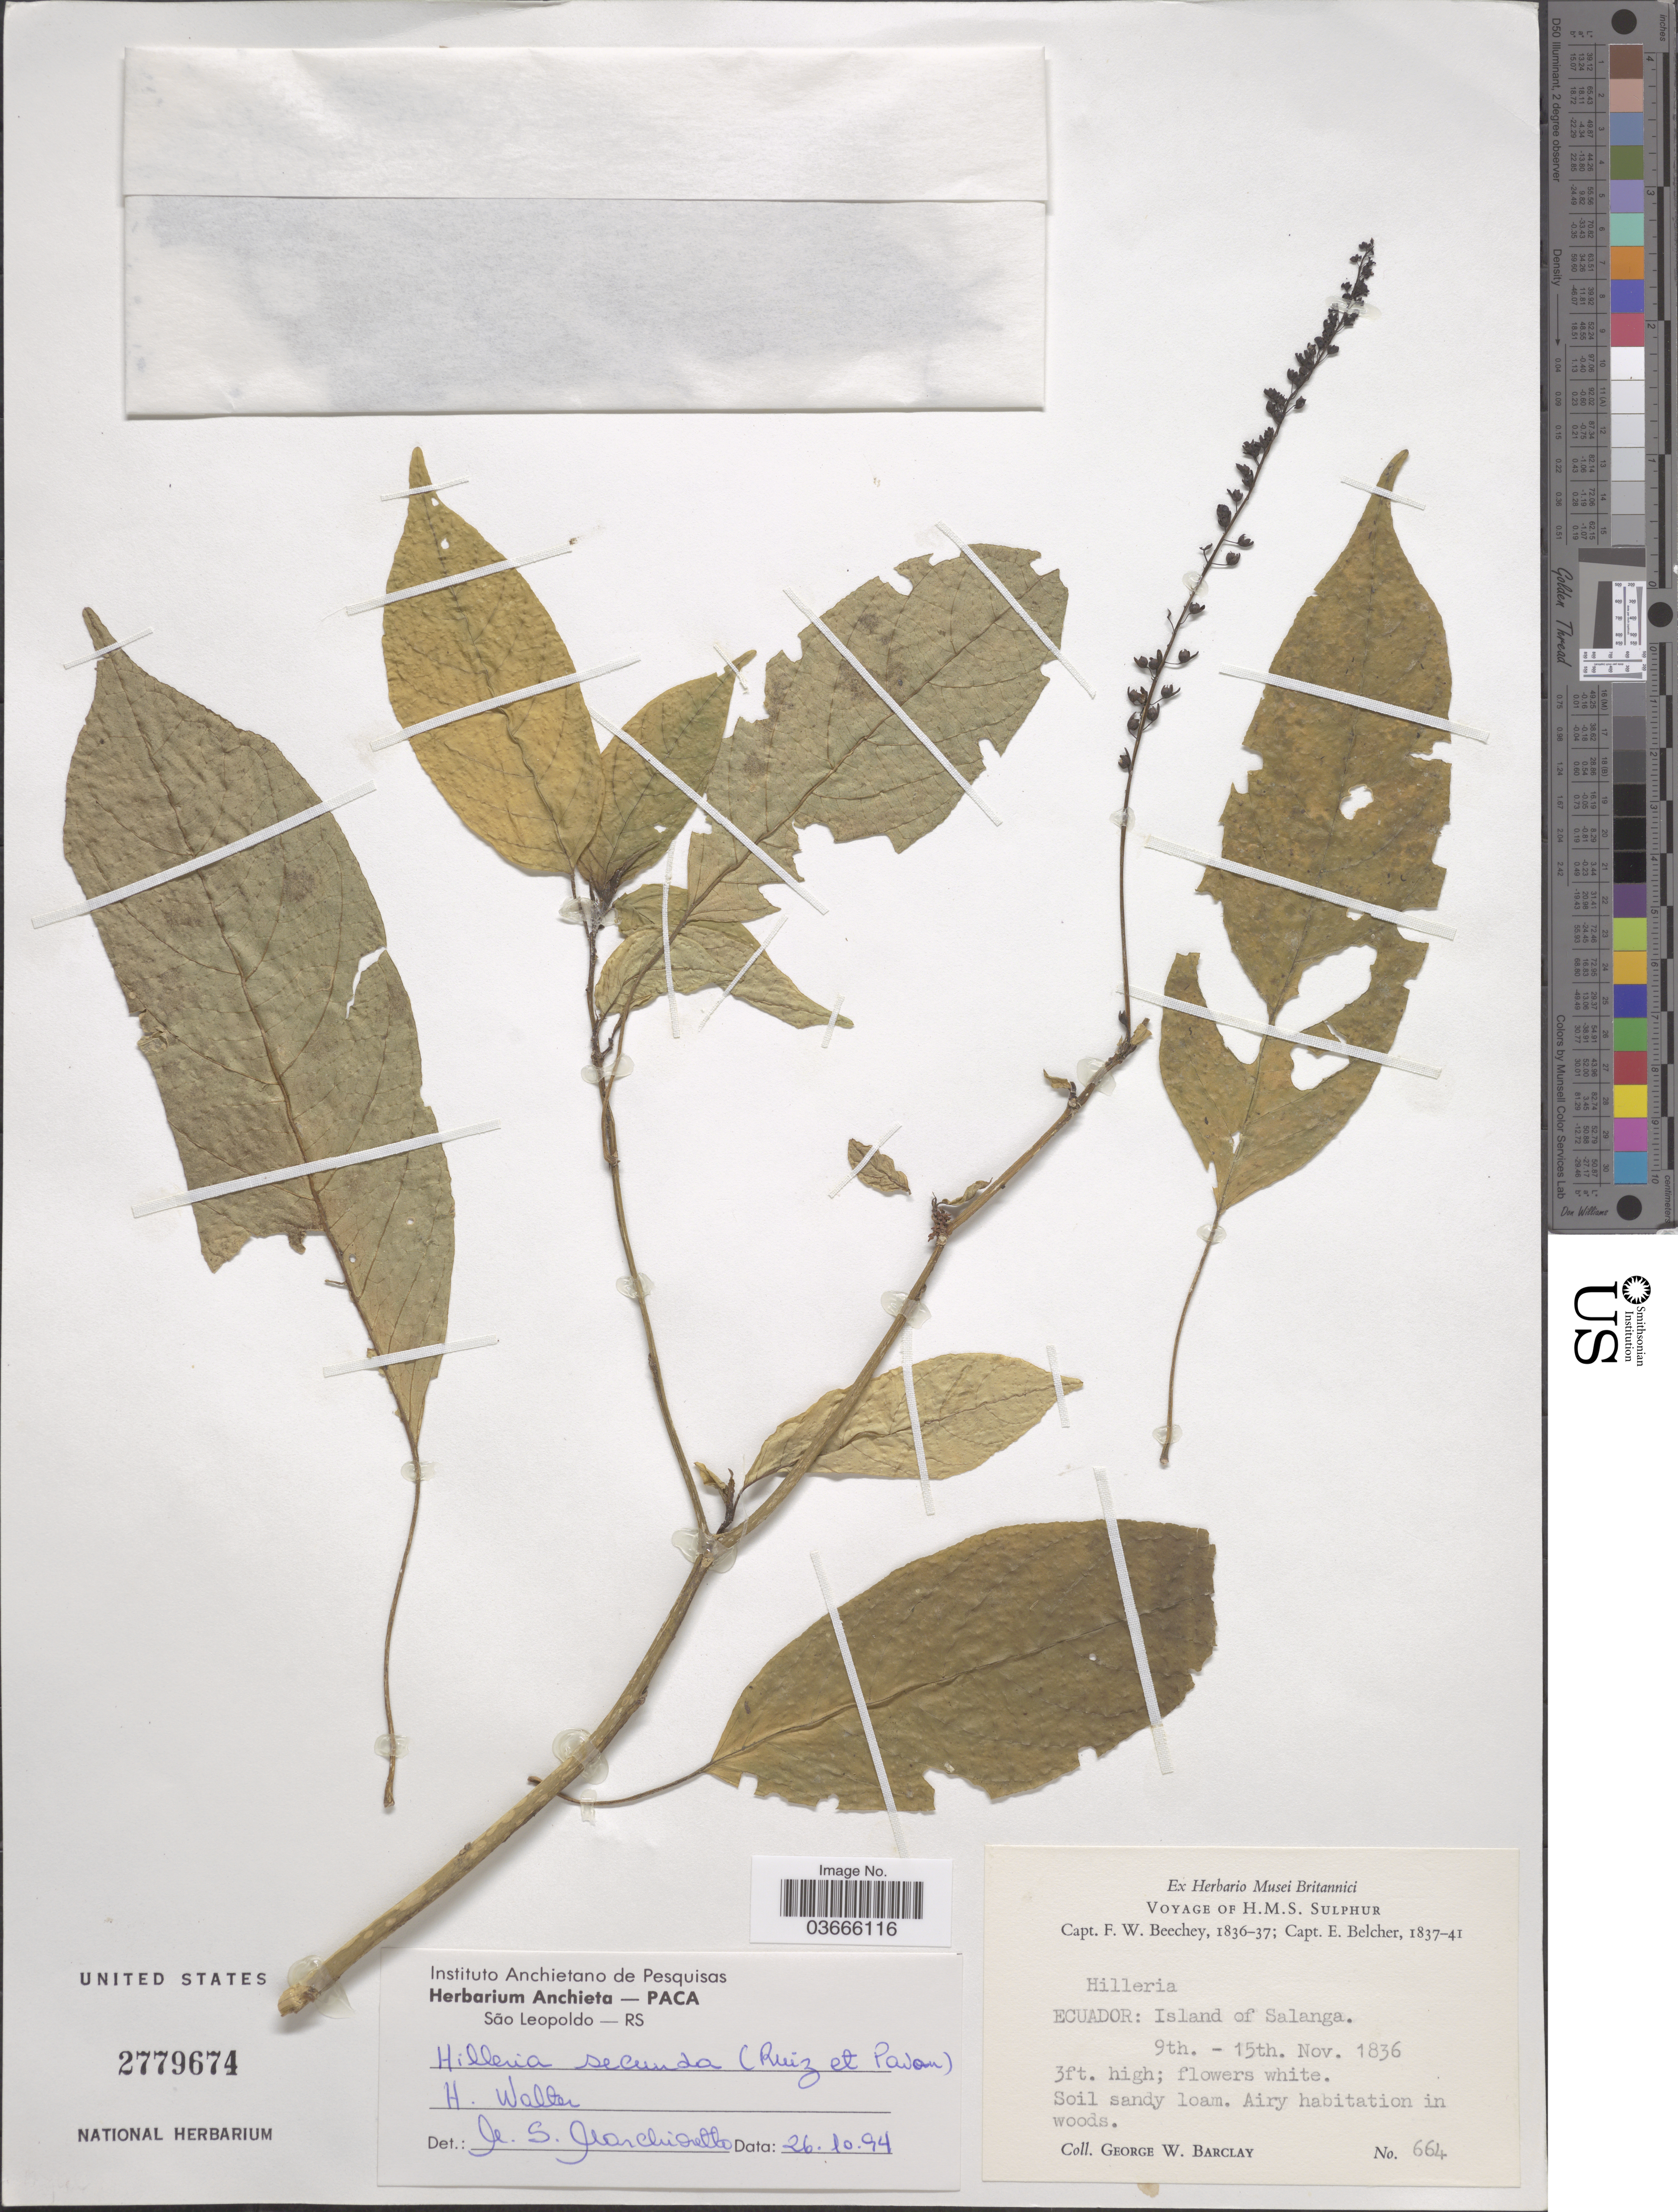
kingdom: Plantae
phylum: Tracheophyta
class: Magnoliopsida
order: Caryophyllales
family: Phytolaccaceae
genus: Hilleria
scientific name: Hilleria secunda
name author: (Ruiz & Pav.) H. Walter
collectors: G. W. Barclay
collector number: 664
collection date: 1836-11-09/1836-11-15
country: Ecuador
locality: Island of Salanga.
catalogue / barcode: US 2779674